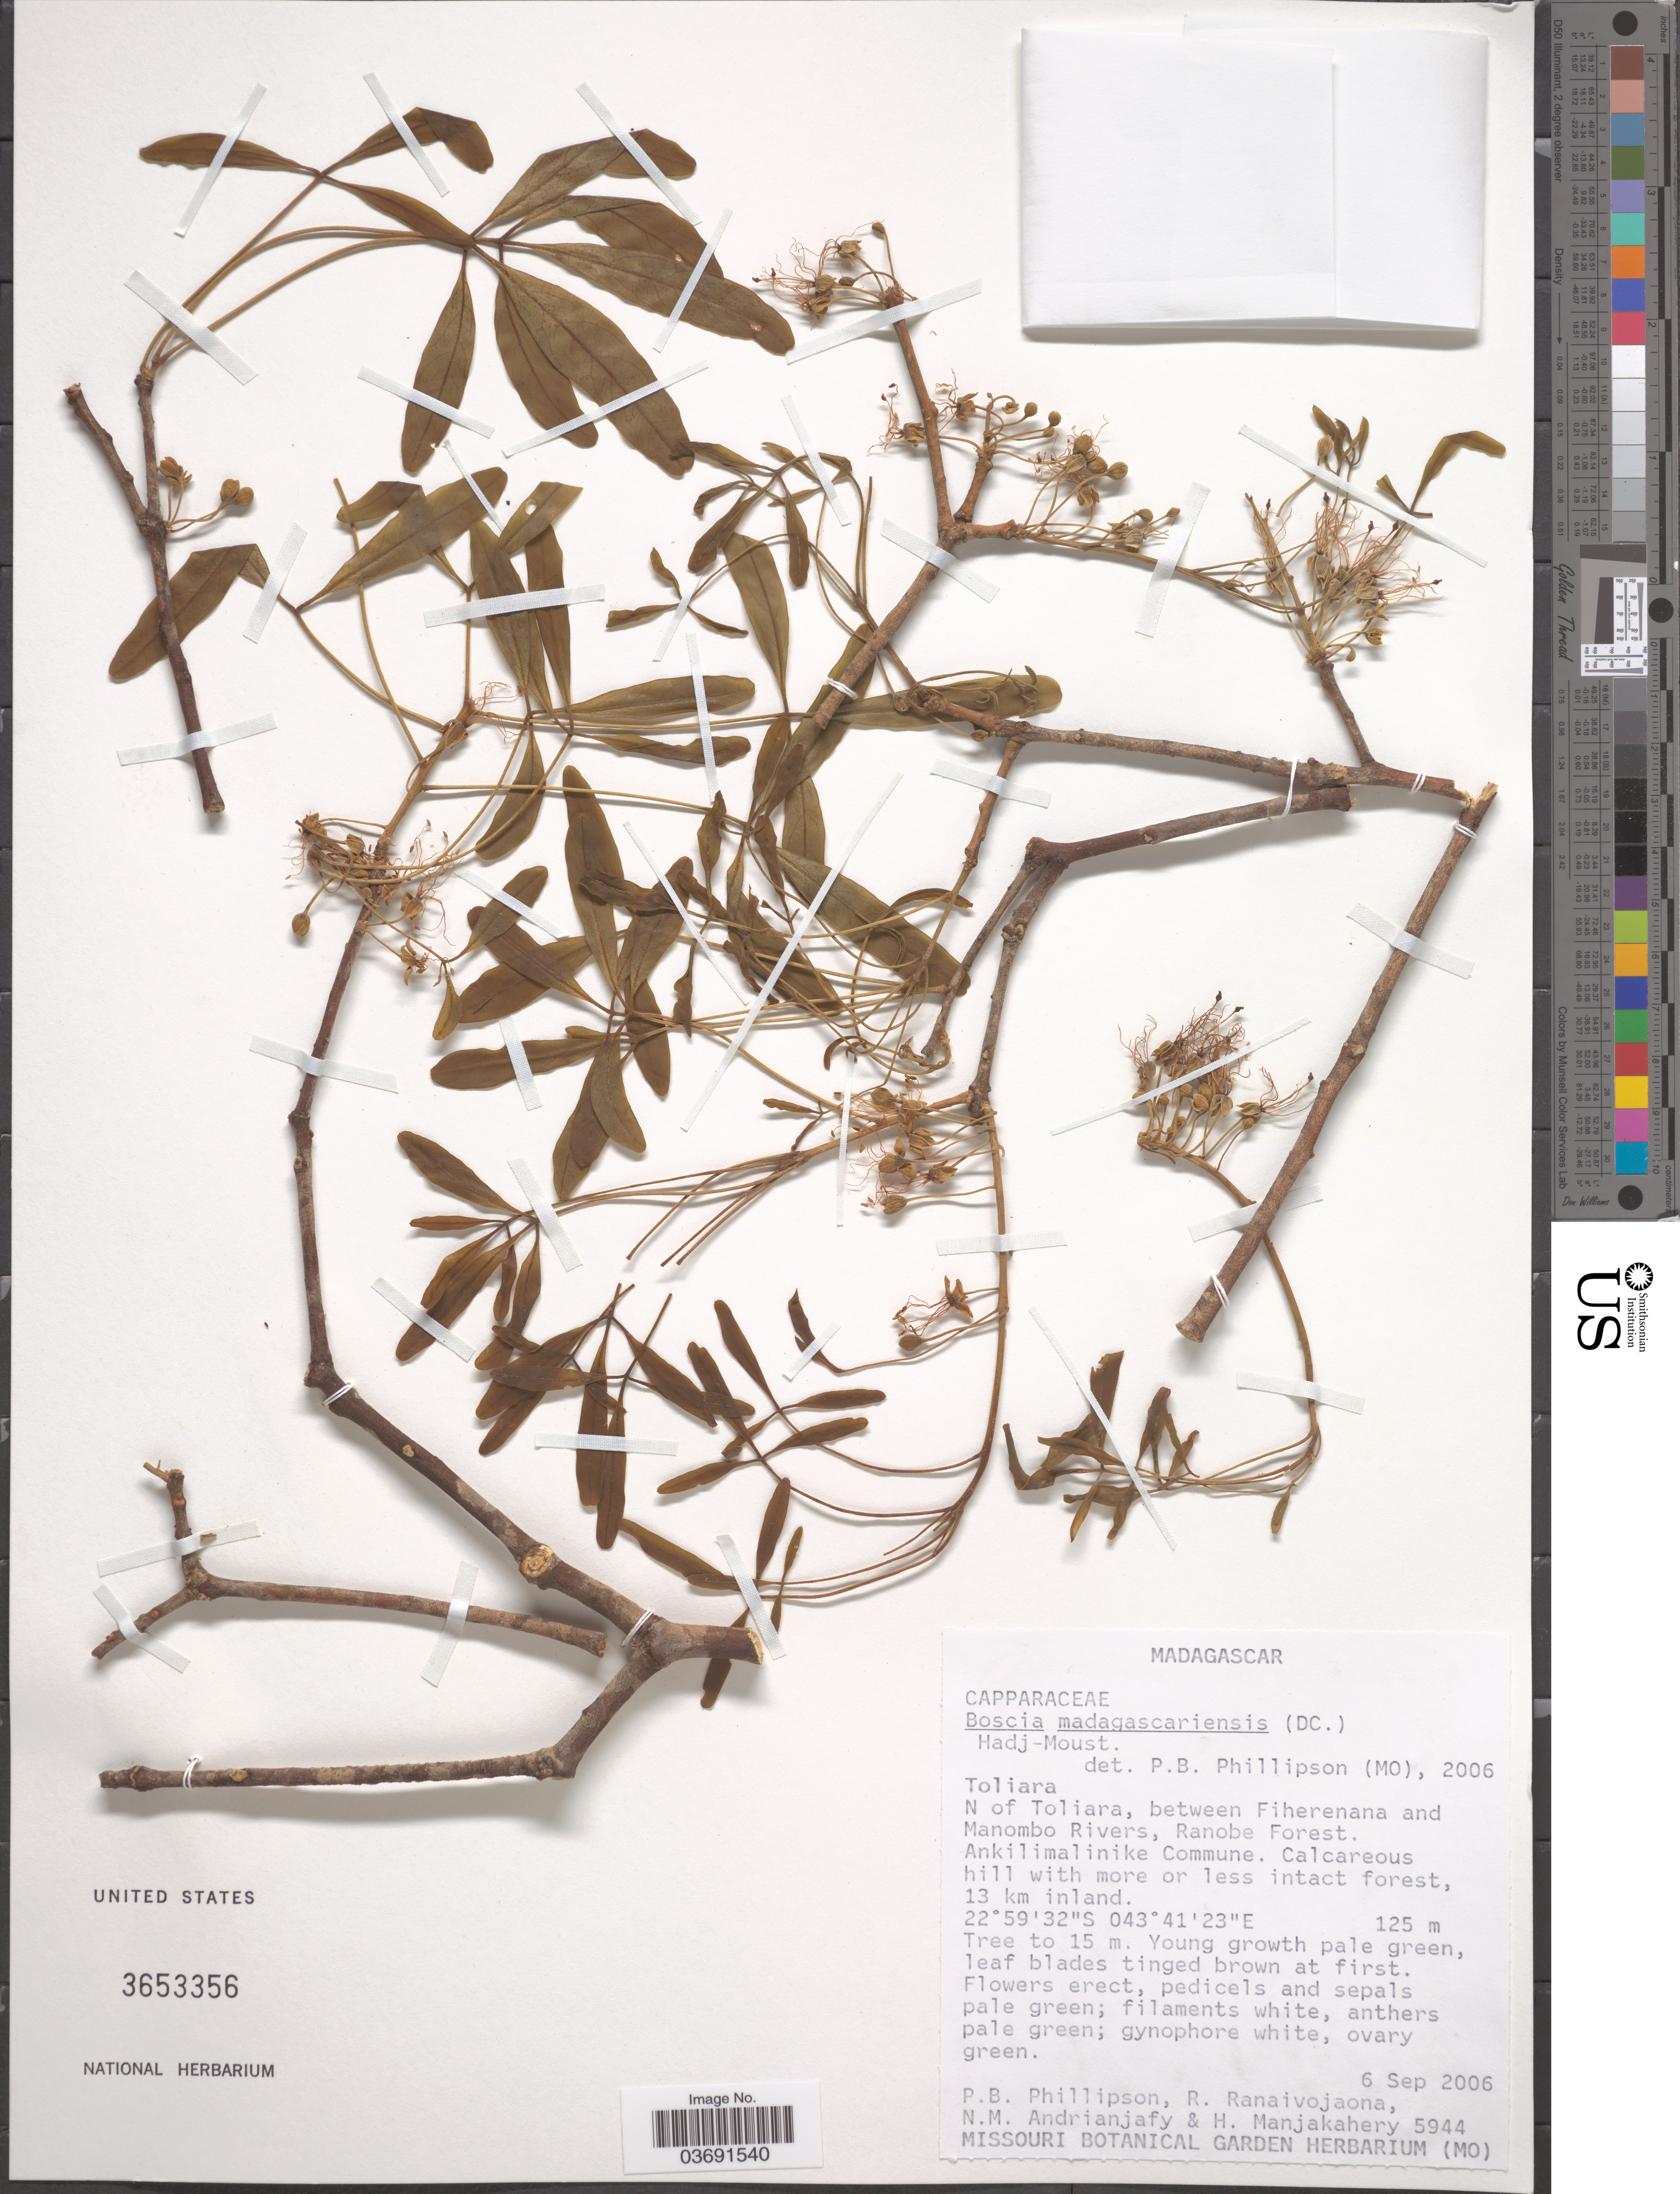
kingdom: Plantae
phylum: Tracheophyta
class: Magnoliopsida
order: Brassicales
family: Capparaceae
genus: Boscia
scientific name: Boscia madagascariensis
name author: (DC.) Hadj-Moust.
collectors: P. B. Phillipson, R. Ranaivojaona, N. M. Andrianjafy & H. N. Manjakahery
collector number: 5944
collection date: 2006-09-06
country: Madagascar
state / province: Atsimo-Andrefana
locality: N of Toliara, between Fiherenana and Manombo Rivers, Ranobe Forest. Ankilimalinike Commune, 13 km inland.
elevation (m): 125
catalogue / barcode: US 3653356